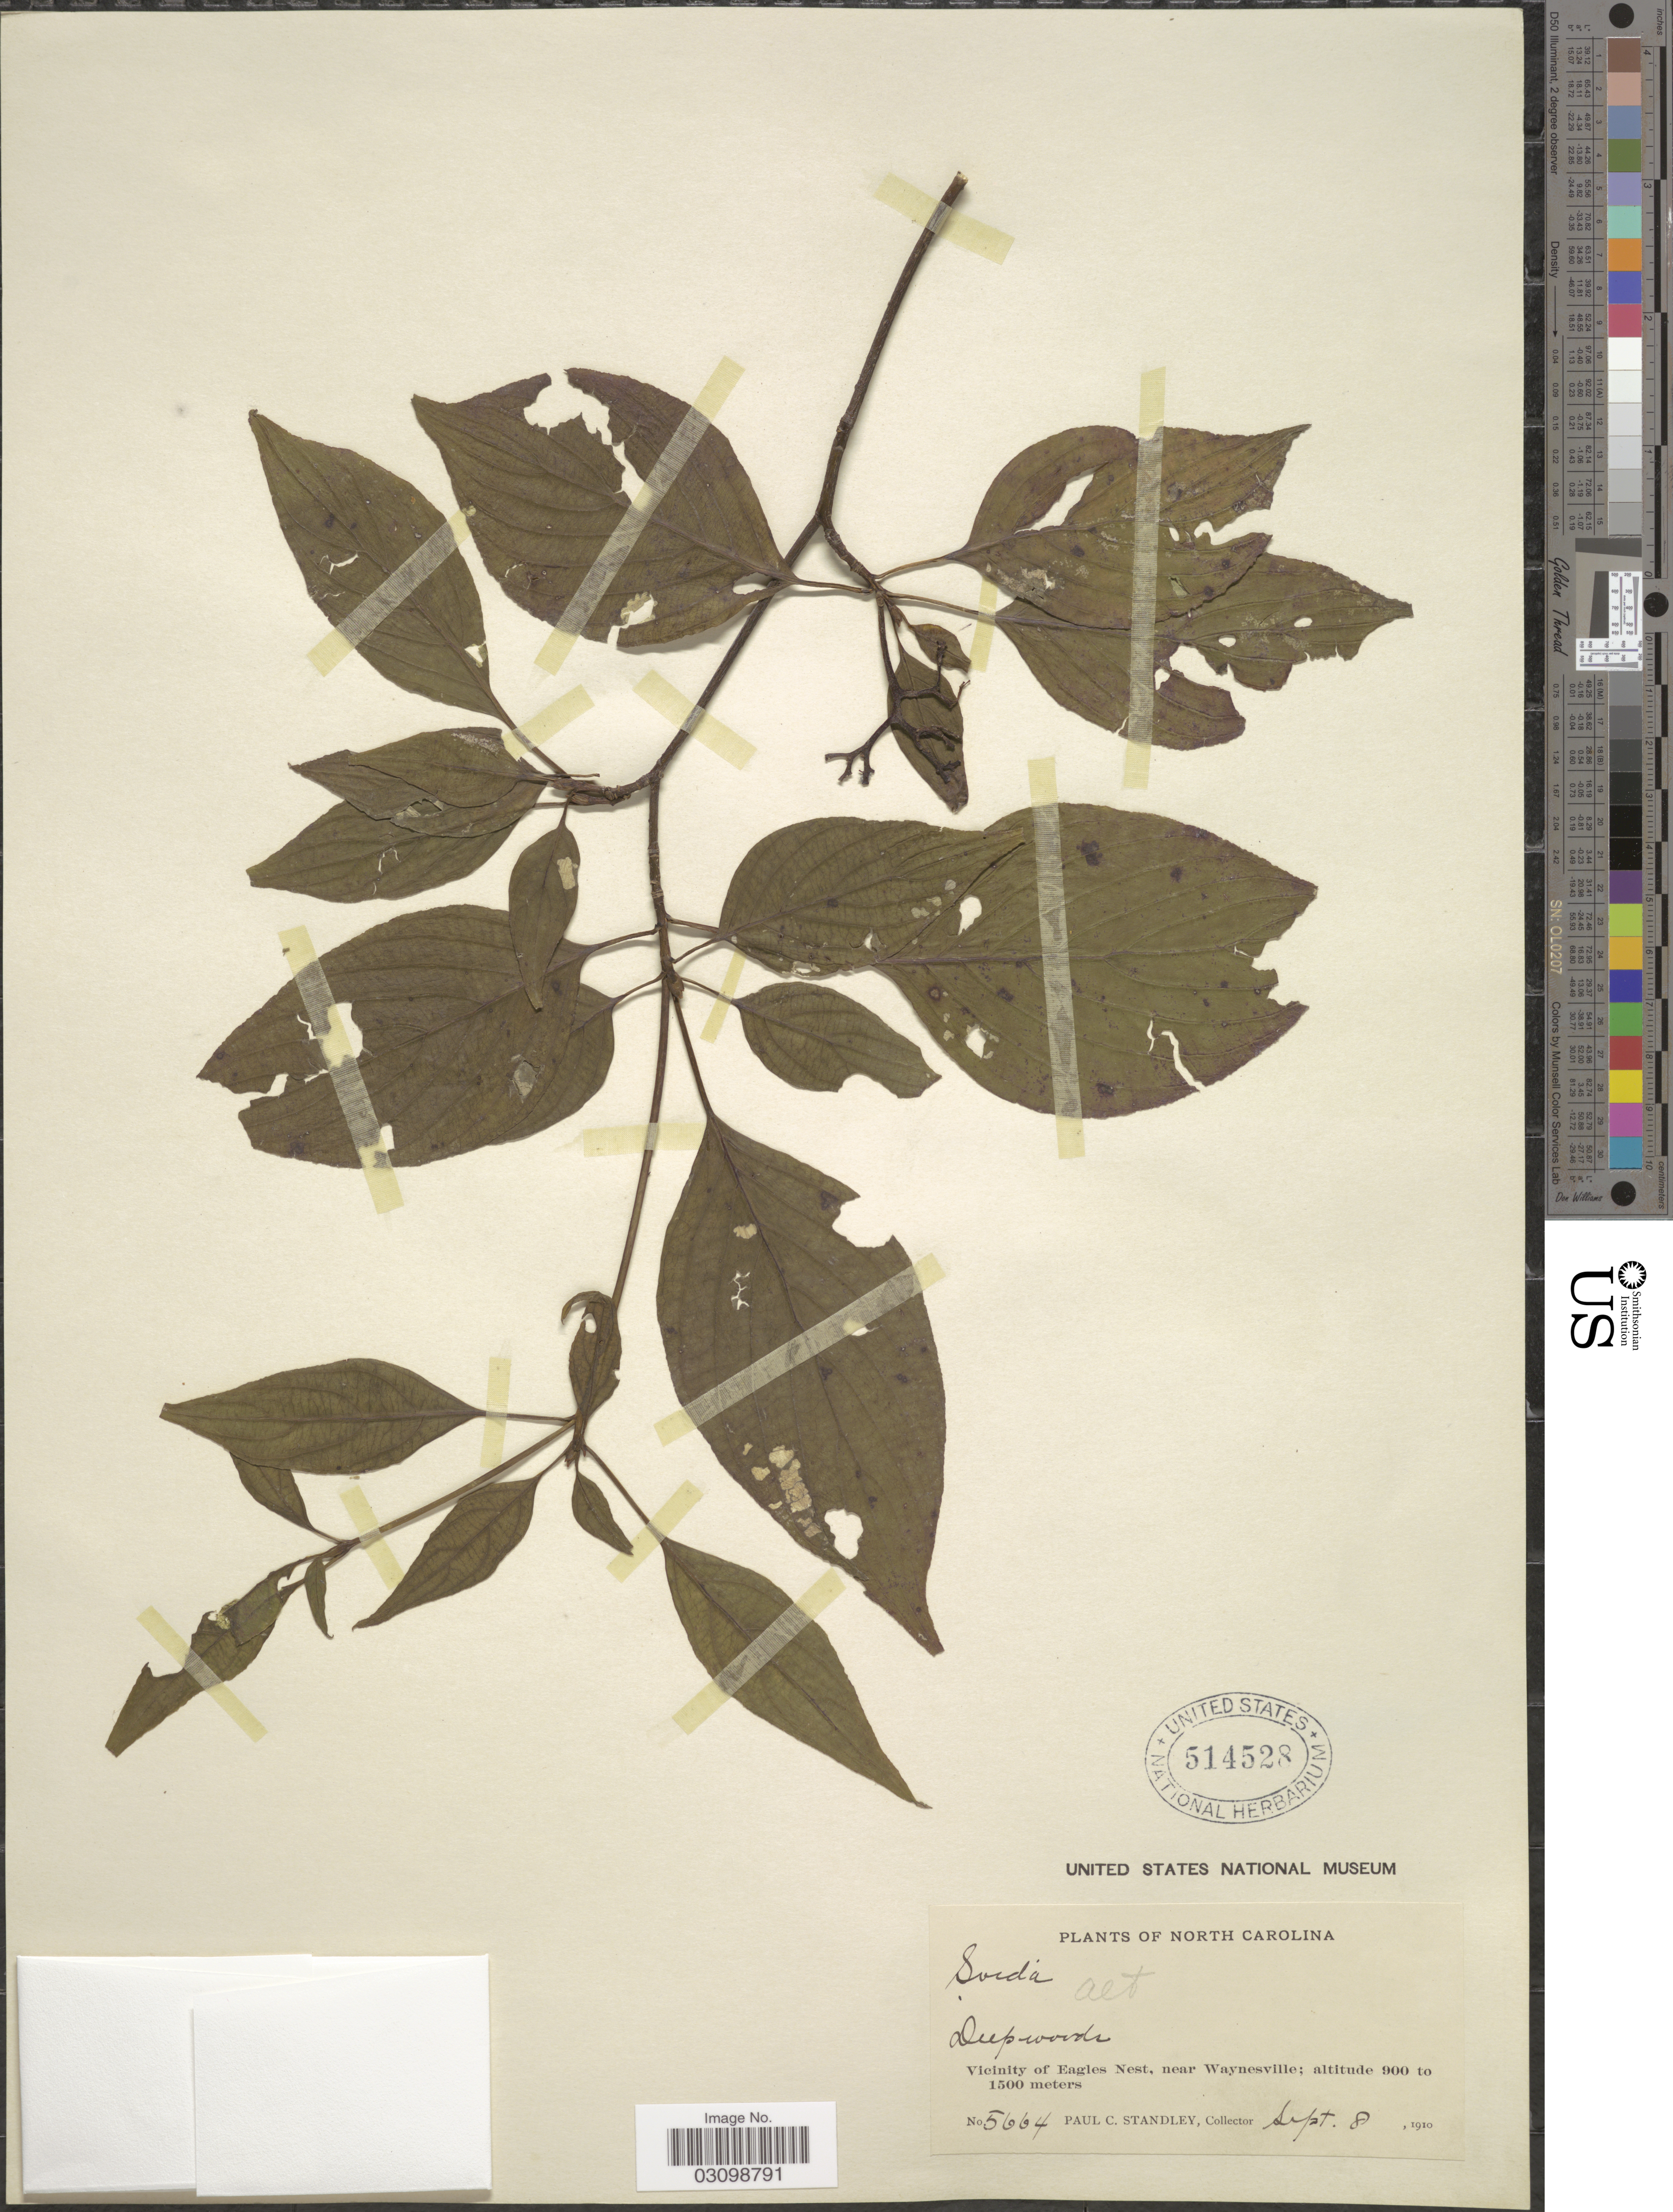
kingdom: Plantae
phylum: Tracheophyta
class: Magnoliopsida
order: Cornales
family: Cornaceae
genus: Cornus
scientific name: Cornus alternifolia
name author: L.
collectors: P. C. Standley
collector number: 5664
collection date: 1910-09-08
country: United States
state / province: North Carolina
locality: Vicinity of Eagles Nest, near Waynesville.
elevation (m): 900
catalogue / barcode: US 514528